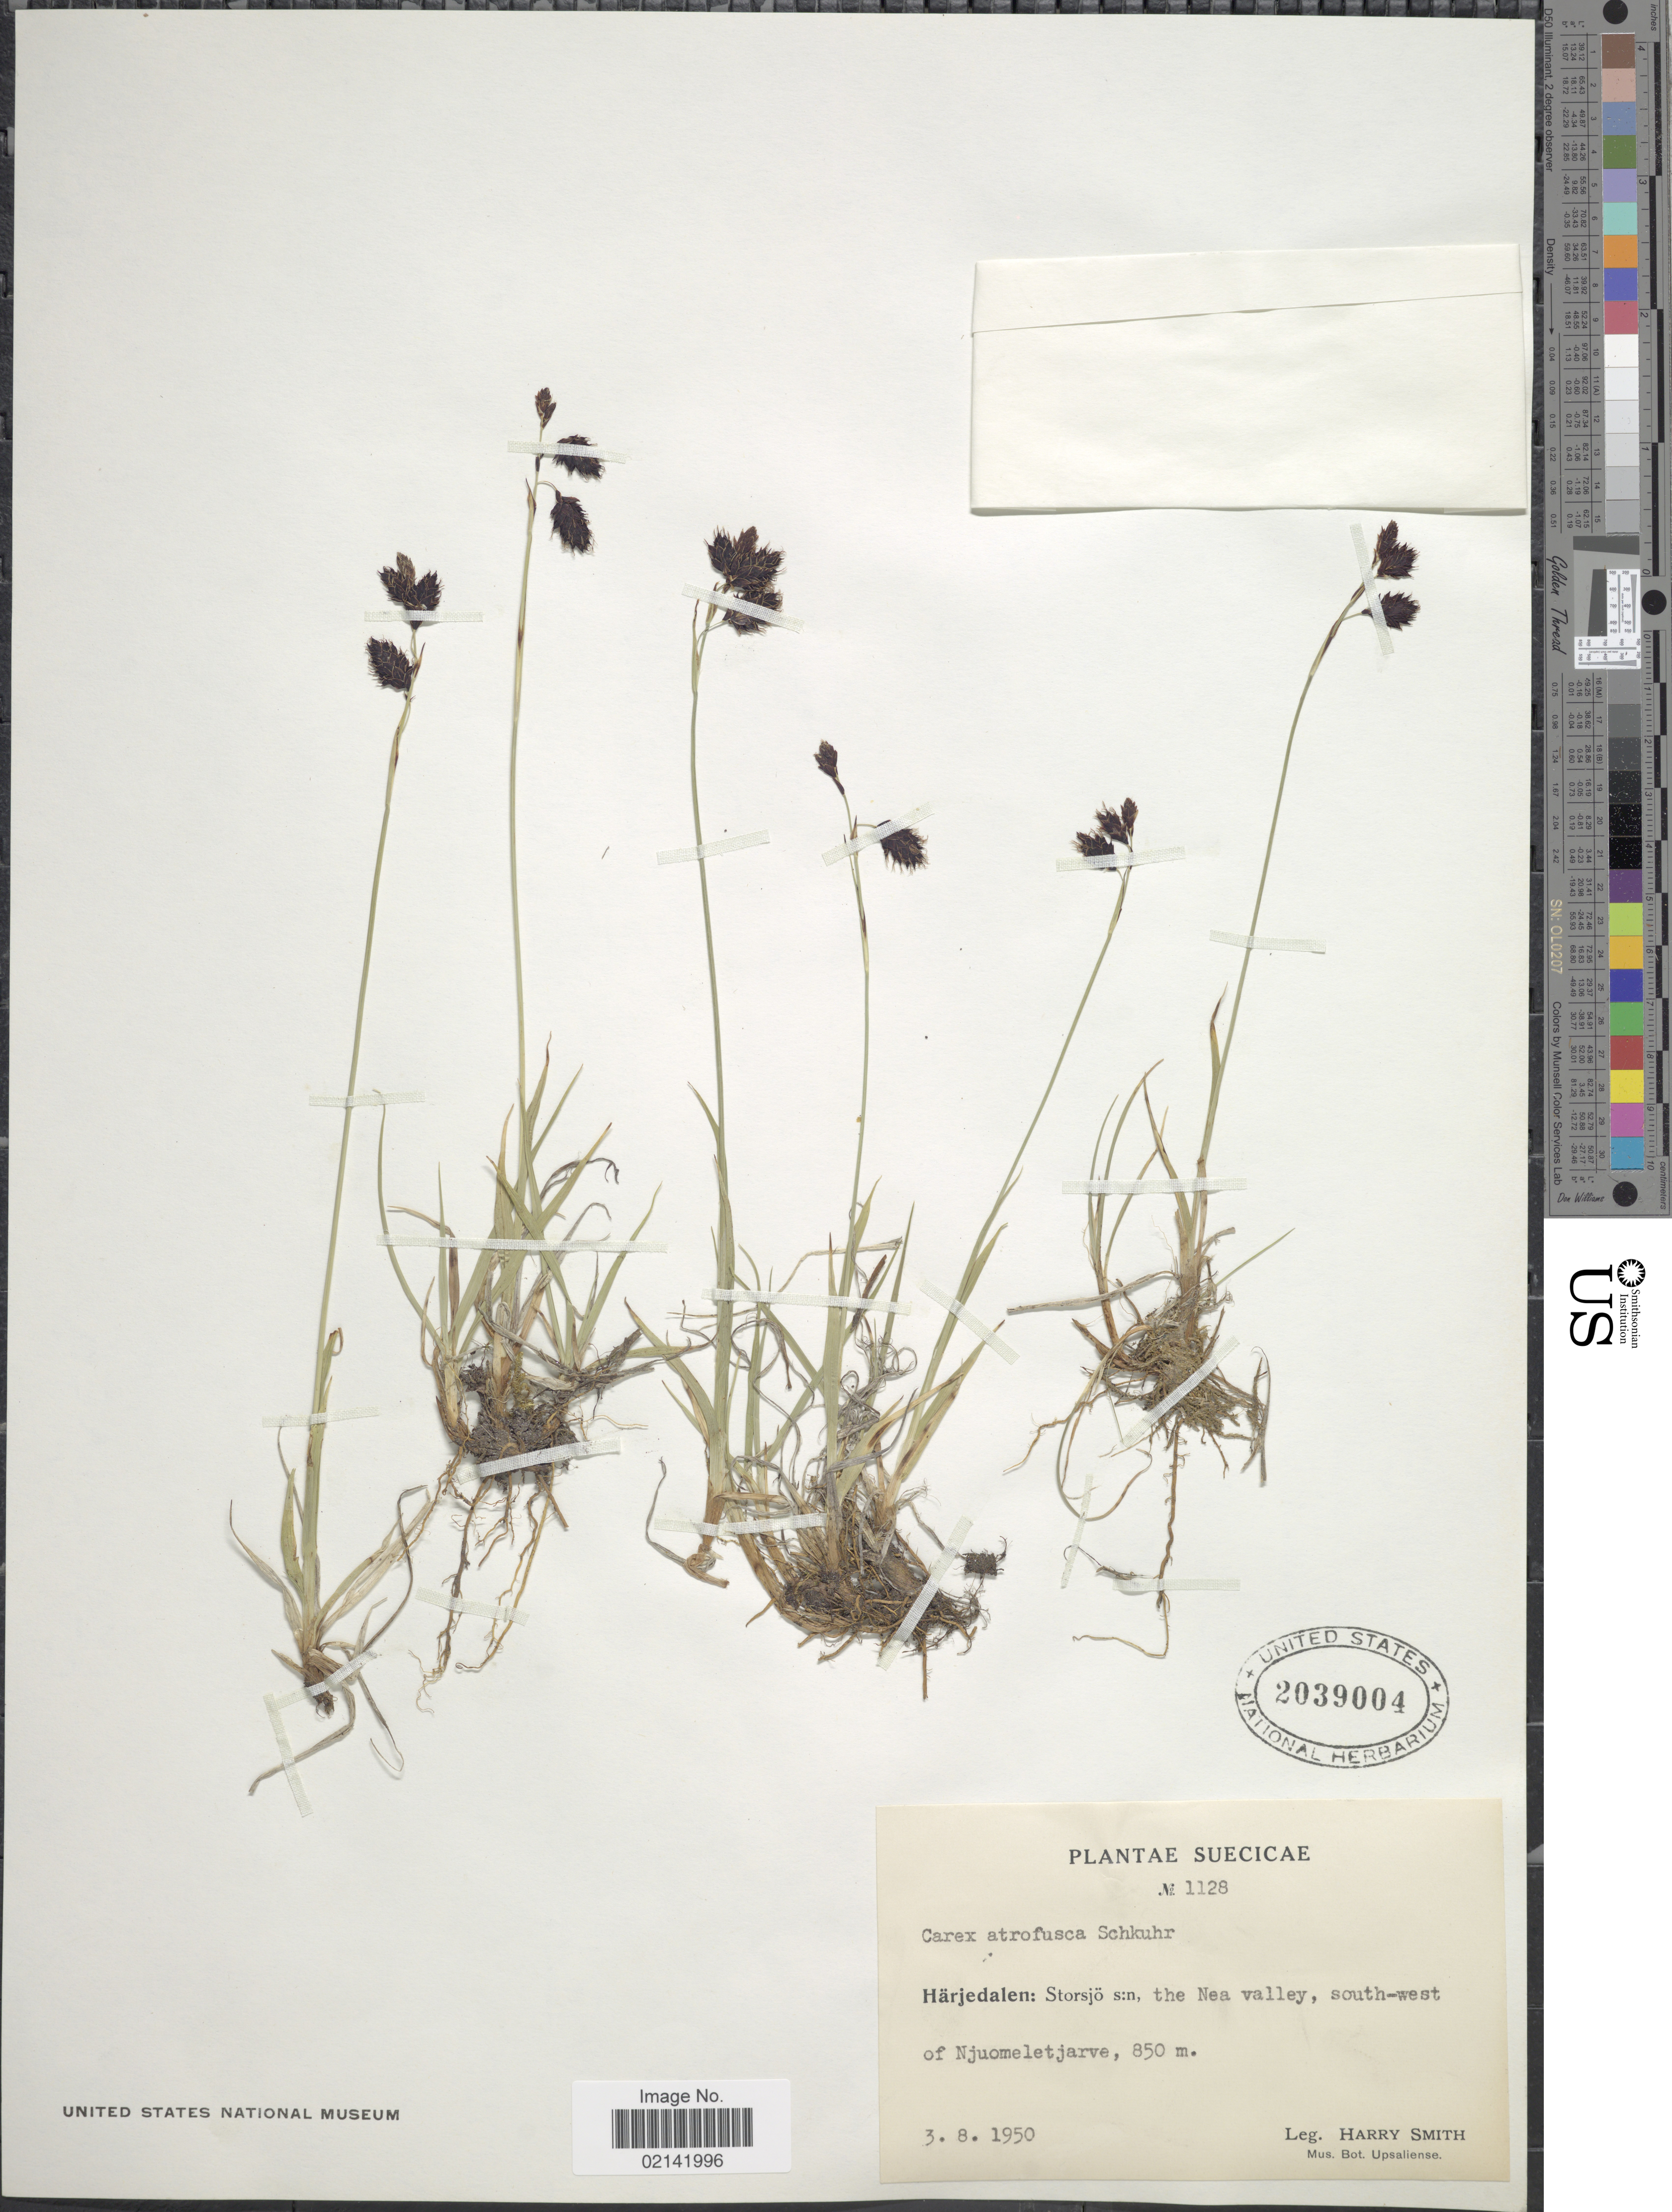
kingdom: Plantae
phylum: Tracheophyta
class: Liliopsida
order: Poales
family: Cyperaceae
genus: Carex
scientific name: Carex atrofusca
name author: Schkuhr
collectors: H. Smith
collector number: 1128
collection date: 1950-08-03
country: Sweden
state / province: Jamtland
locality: Suecicae, Harjedalen: Storsjo s:n the Nea valley, south-west of Njuomeletjarve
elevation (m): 850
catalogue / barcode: US 2039004